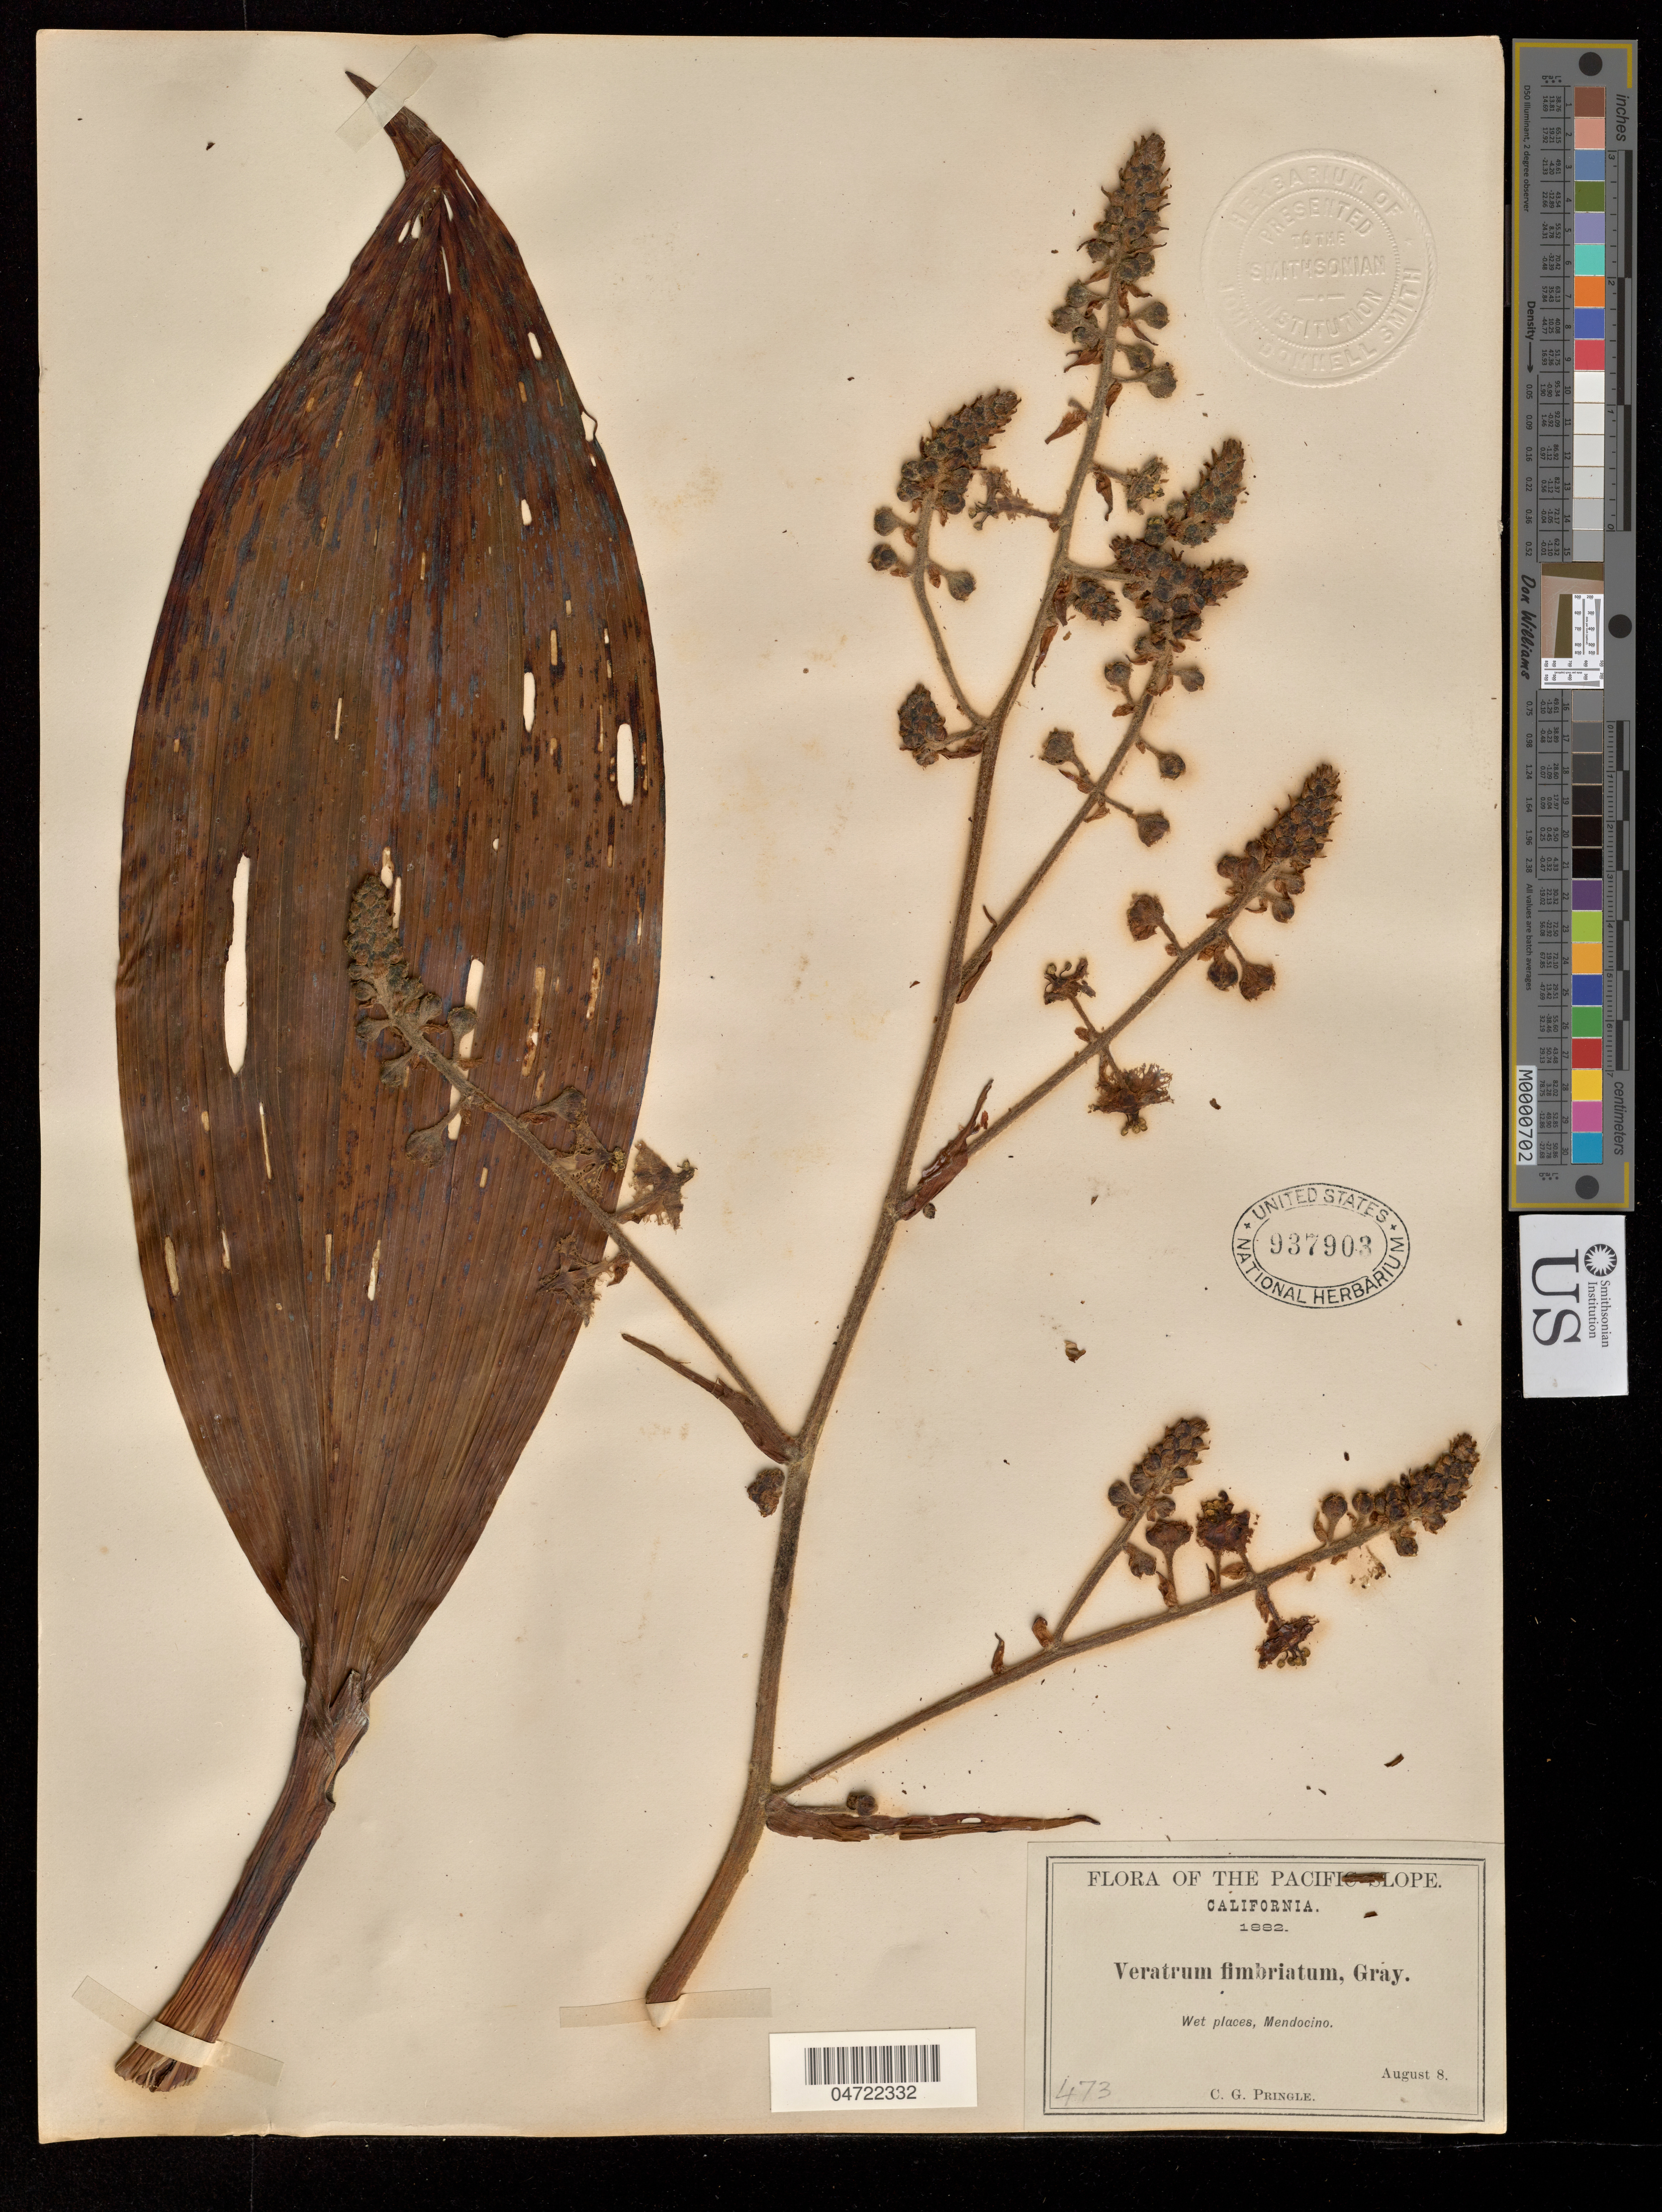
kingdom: Plantae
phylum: Tracheophyta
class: Liliopsida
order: Liliales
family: Melanthiaceae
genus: Veratrum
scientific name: Veratrum fimbriatum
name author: A. Gray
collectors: C. G. Pringle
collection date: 1882-08-08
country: United States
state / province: California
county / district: Mendocino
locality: The Pacific Slope. Mendocino.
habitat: Wet places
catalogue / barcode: US 937903